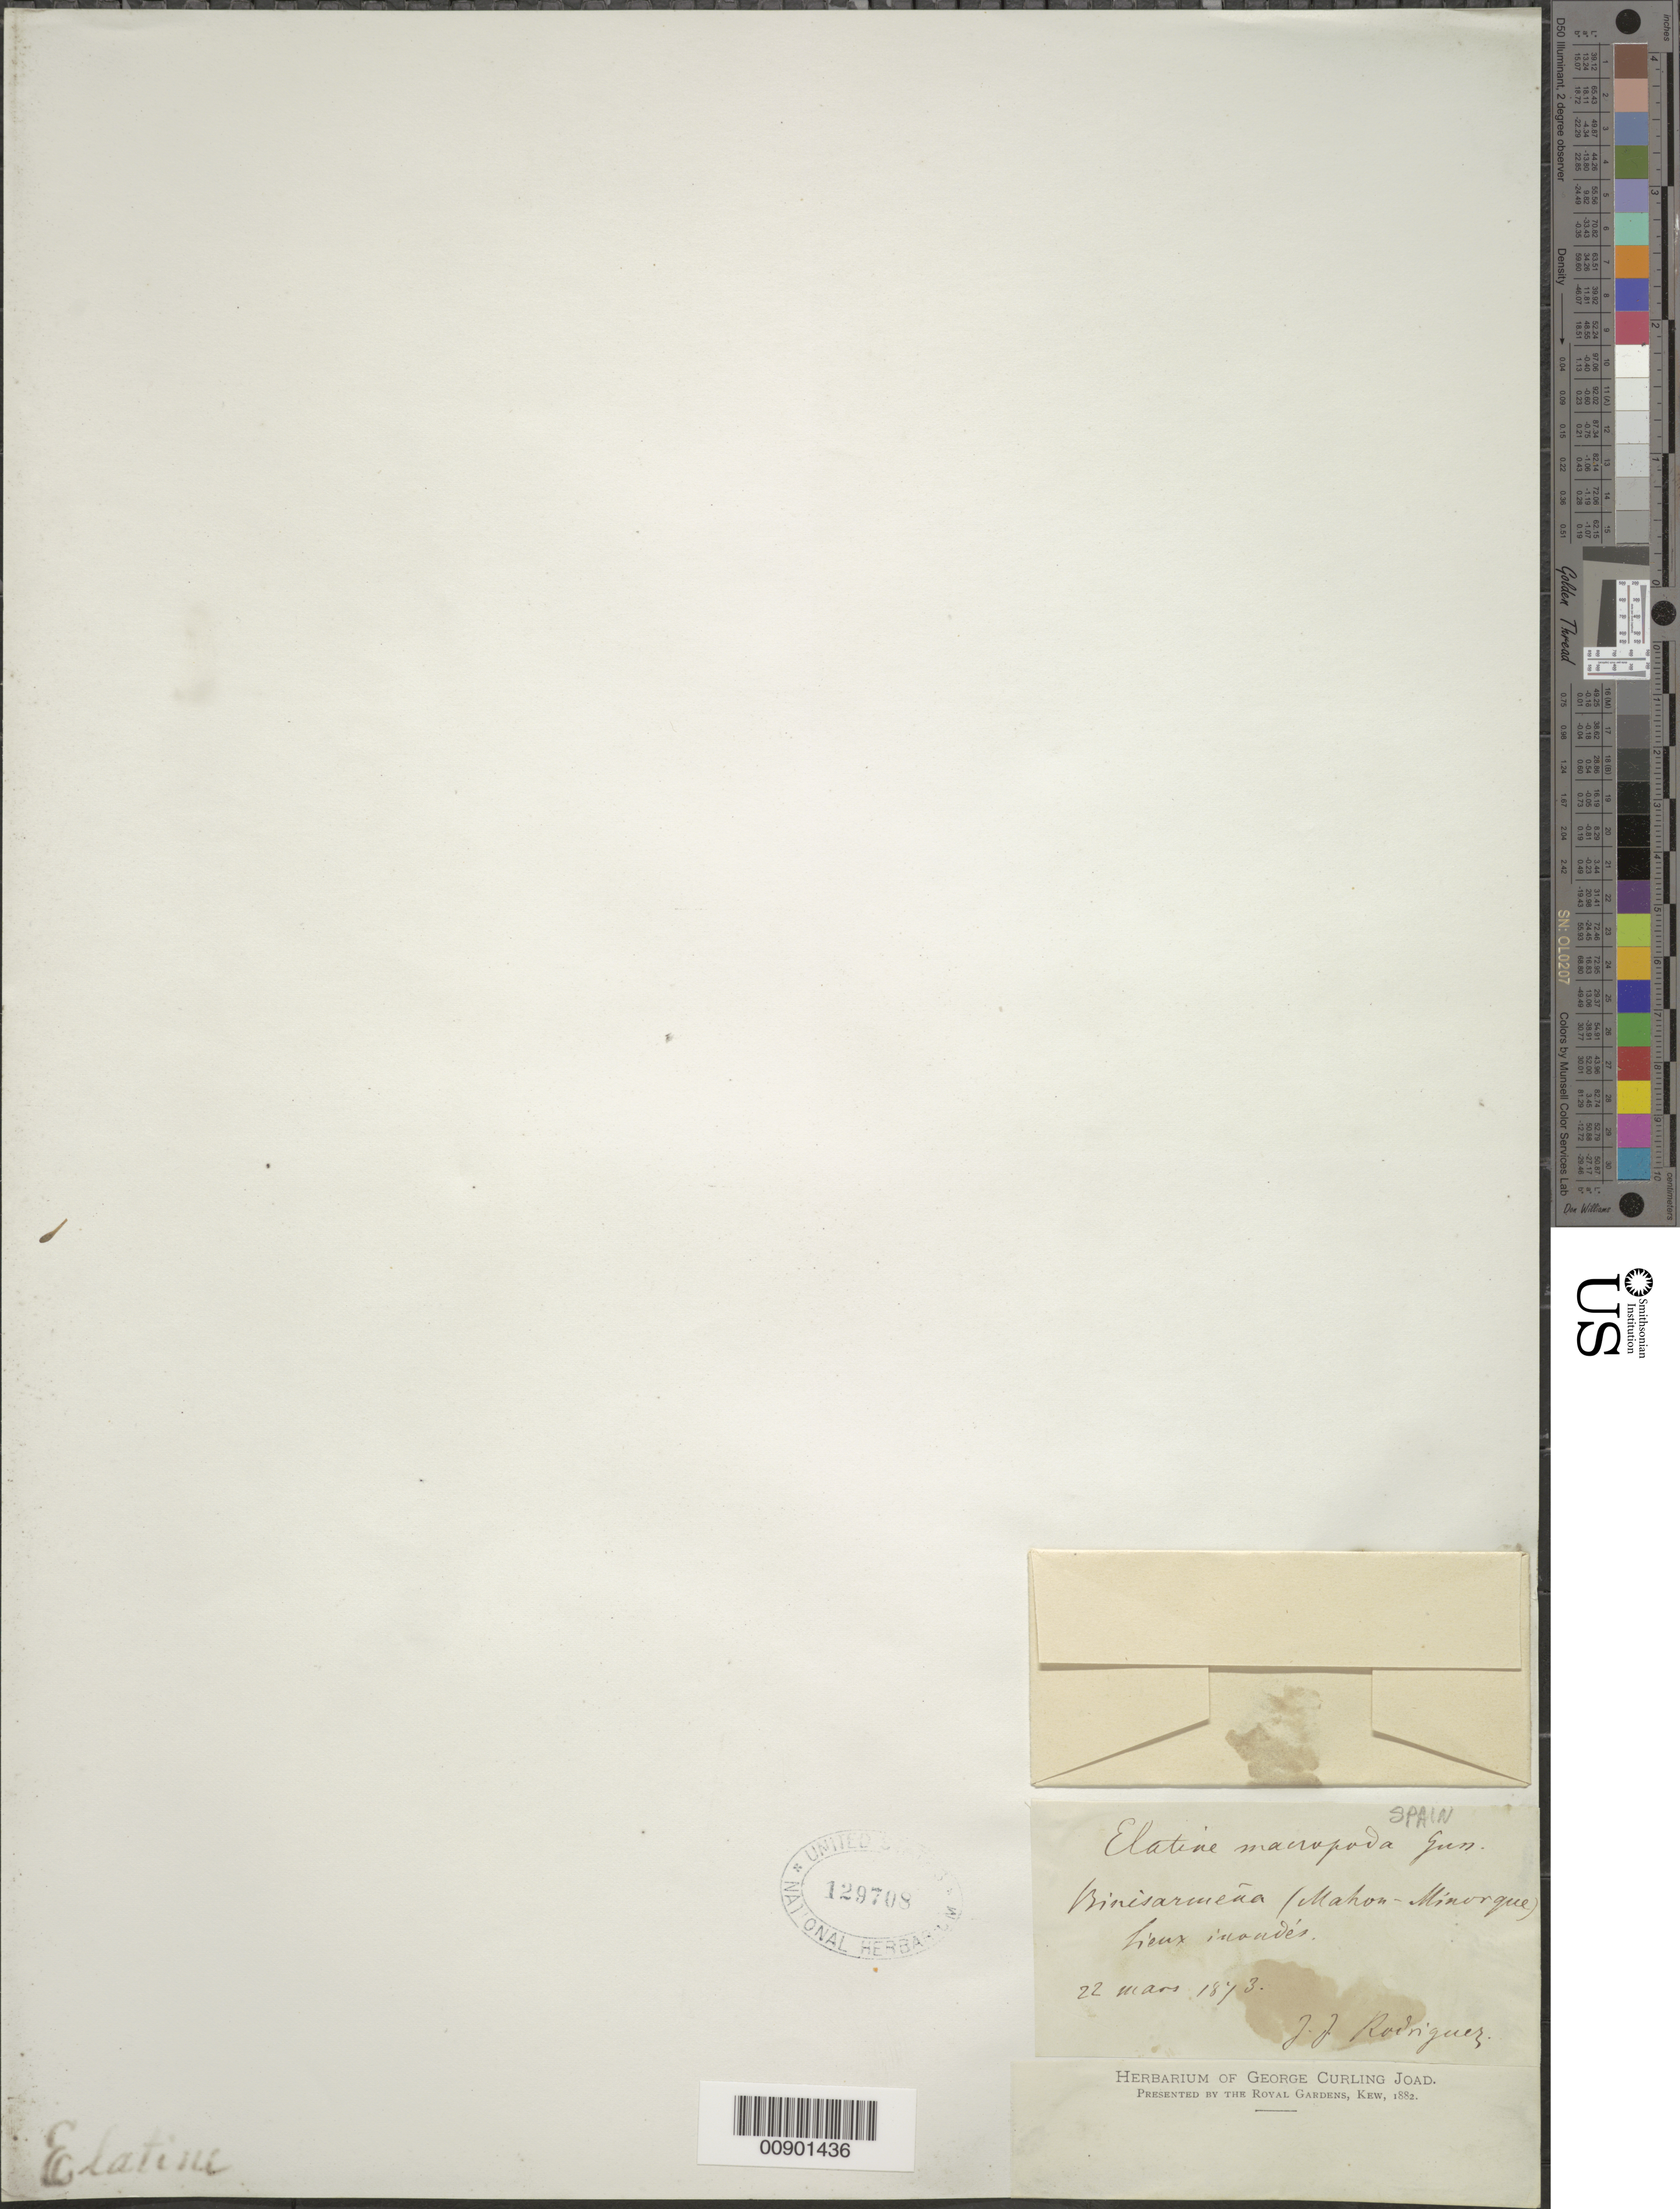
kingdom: Plantae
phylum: Tracheophyta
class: Magnoliopsida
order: Malpighiales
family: Elatinaceae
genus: Elatine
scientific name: Elatine macropoda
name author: Gussone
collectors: J. Rodriguez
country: Spain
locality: Mahon - Minorque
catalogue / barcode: US 129708